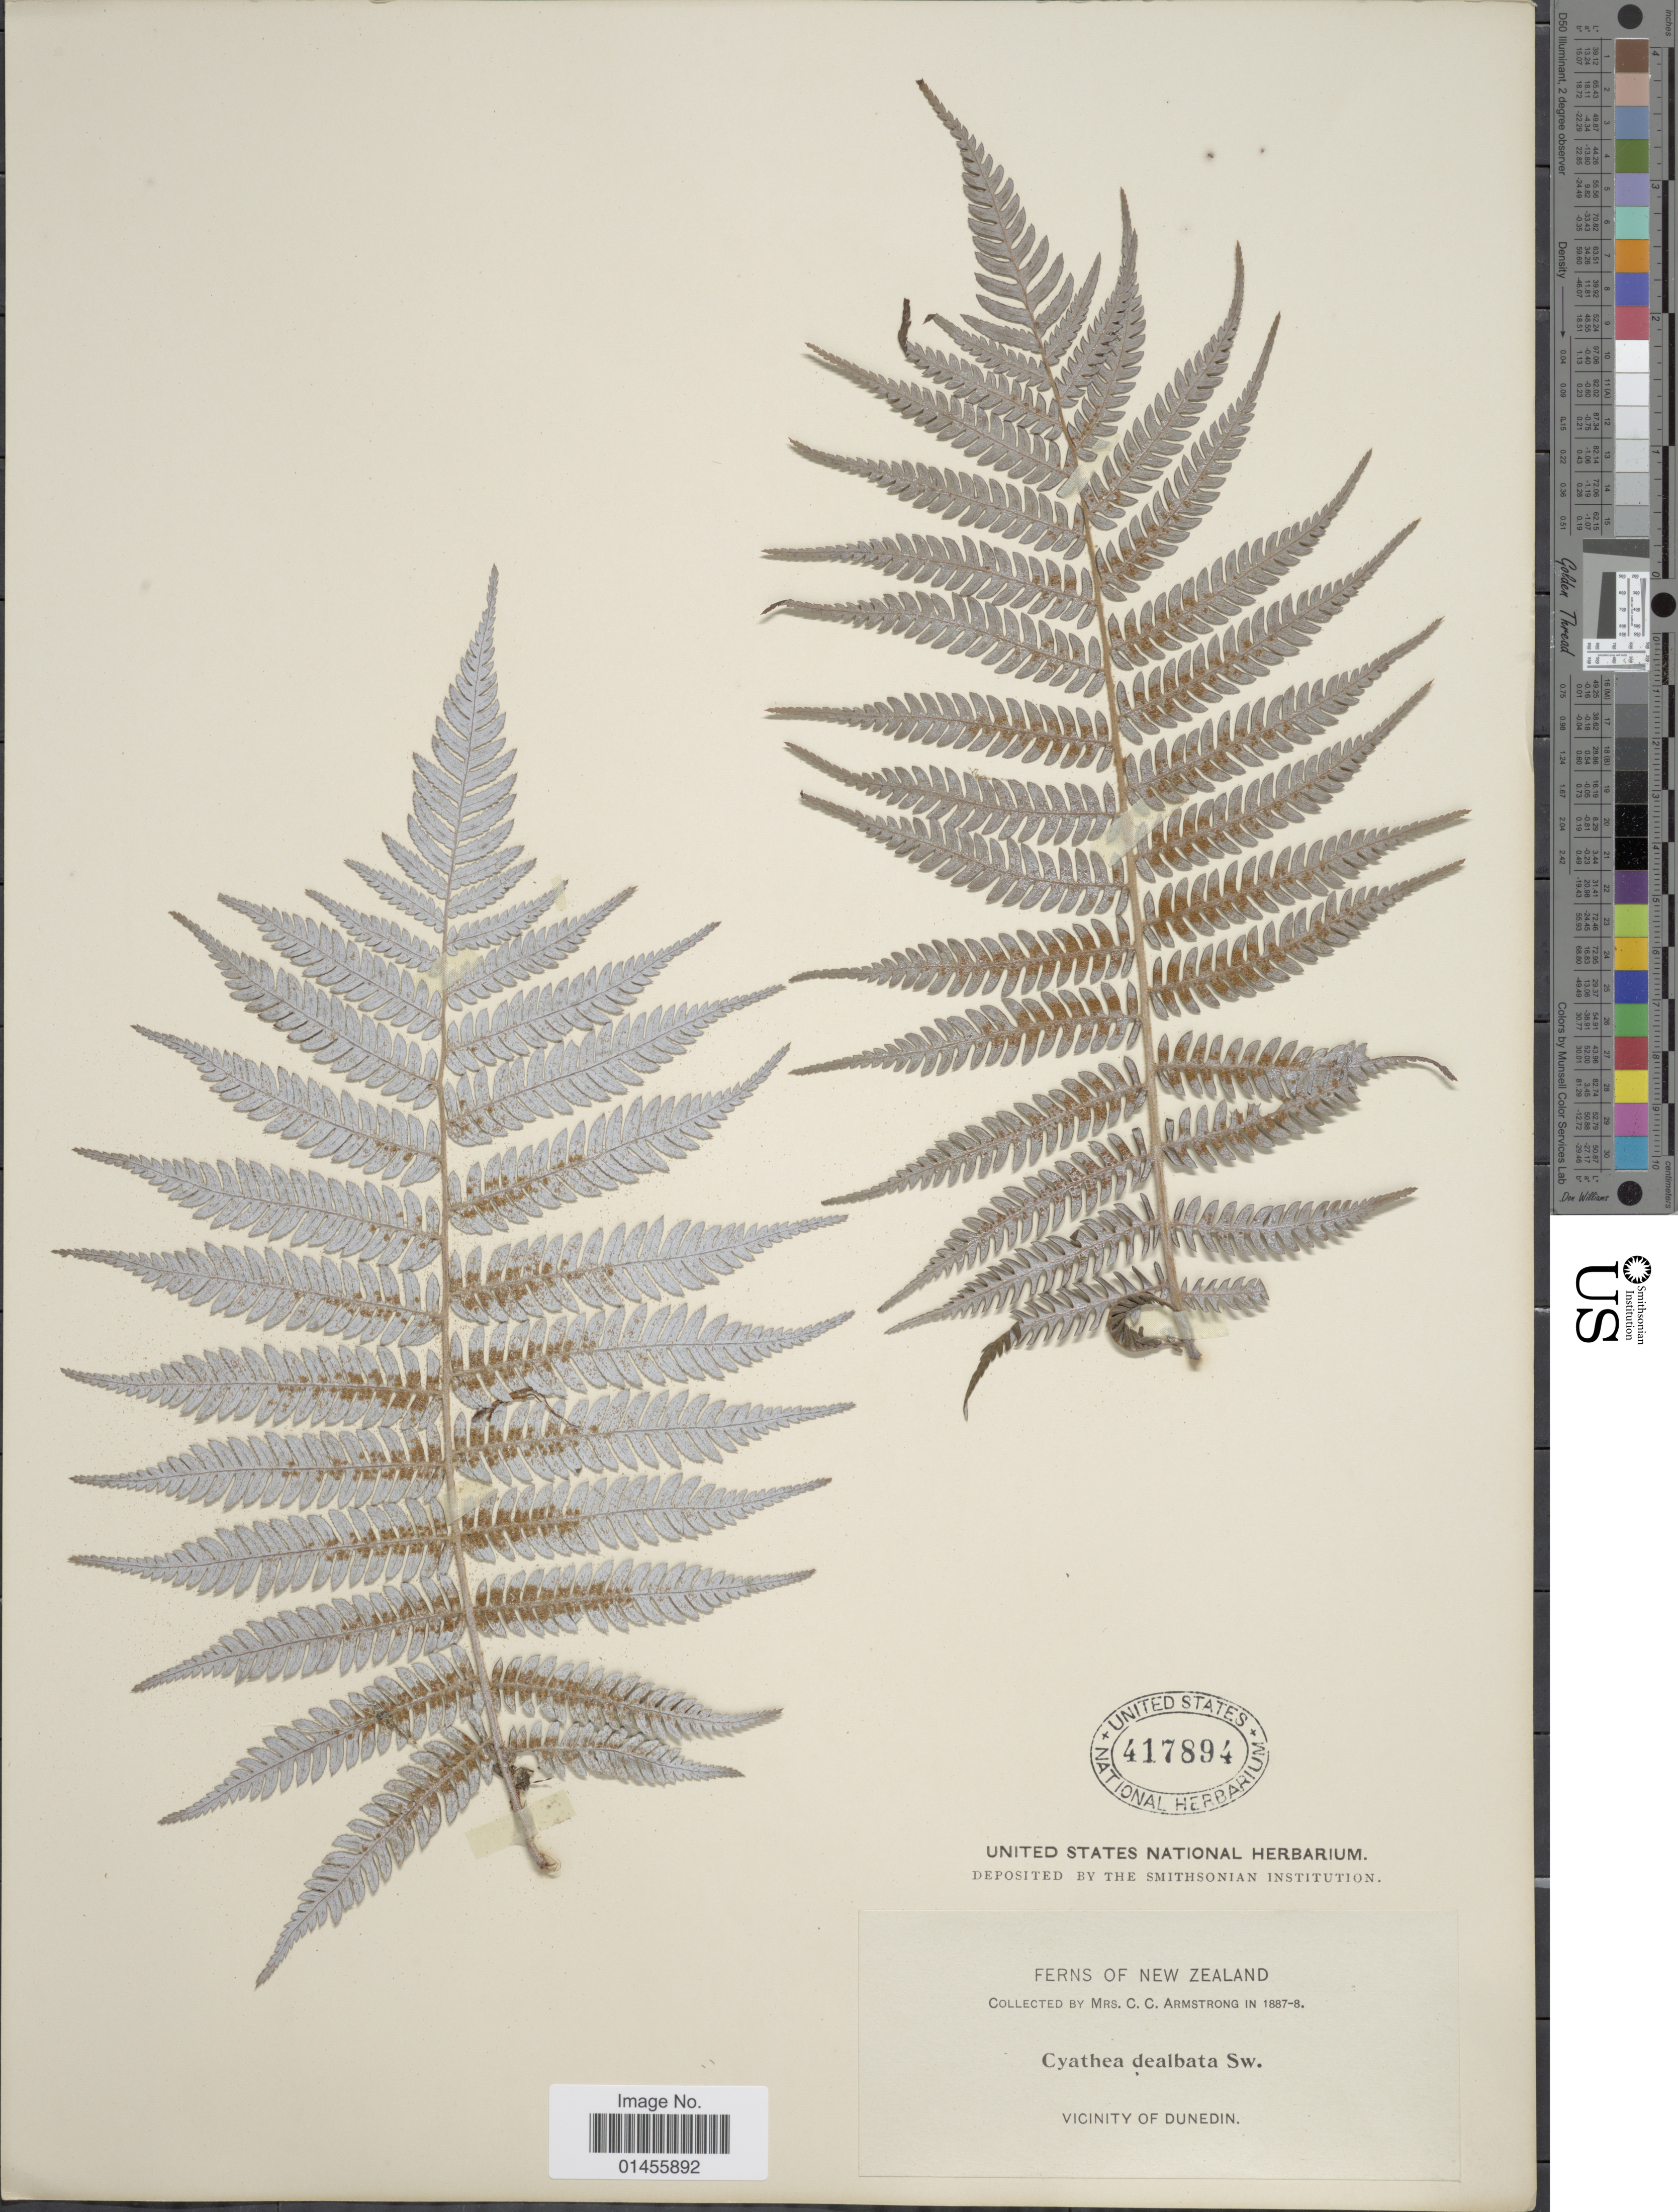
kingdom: Plantae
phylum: Tracheophyta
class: Polypodiopsida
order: Cyatheales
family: Cyatheaceae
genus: Alsophila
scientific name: Alsophila dealbata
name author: (G. Forst.)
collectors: C. Armstrong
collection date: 1887/1888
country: New Zealand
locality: Vicinity of Dunedin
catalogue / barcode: US 417894